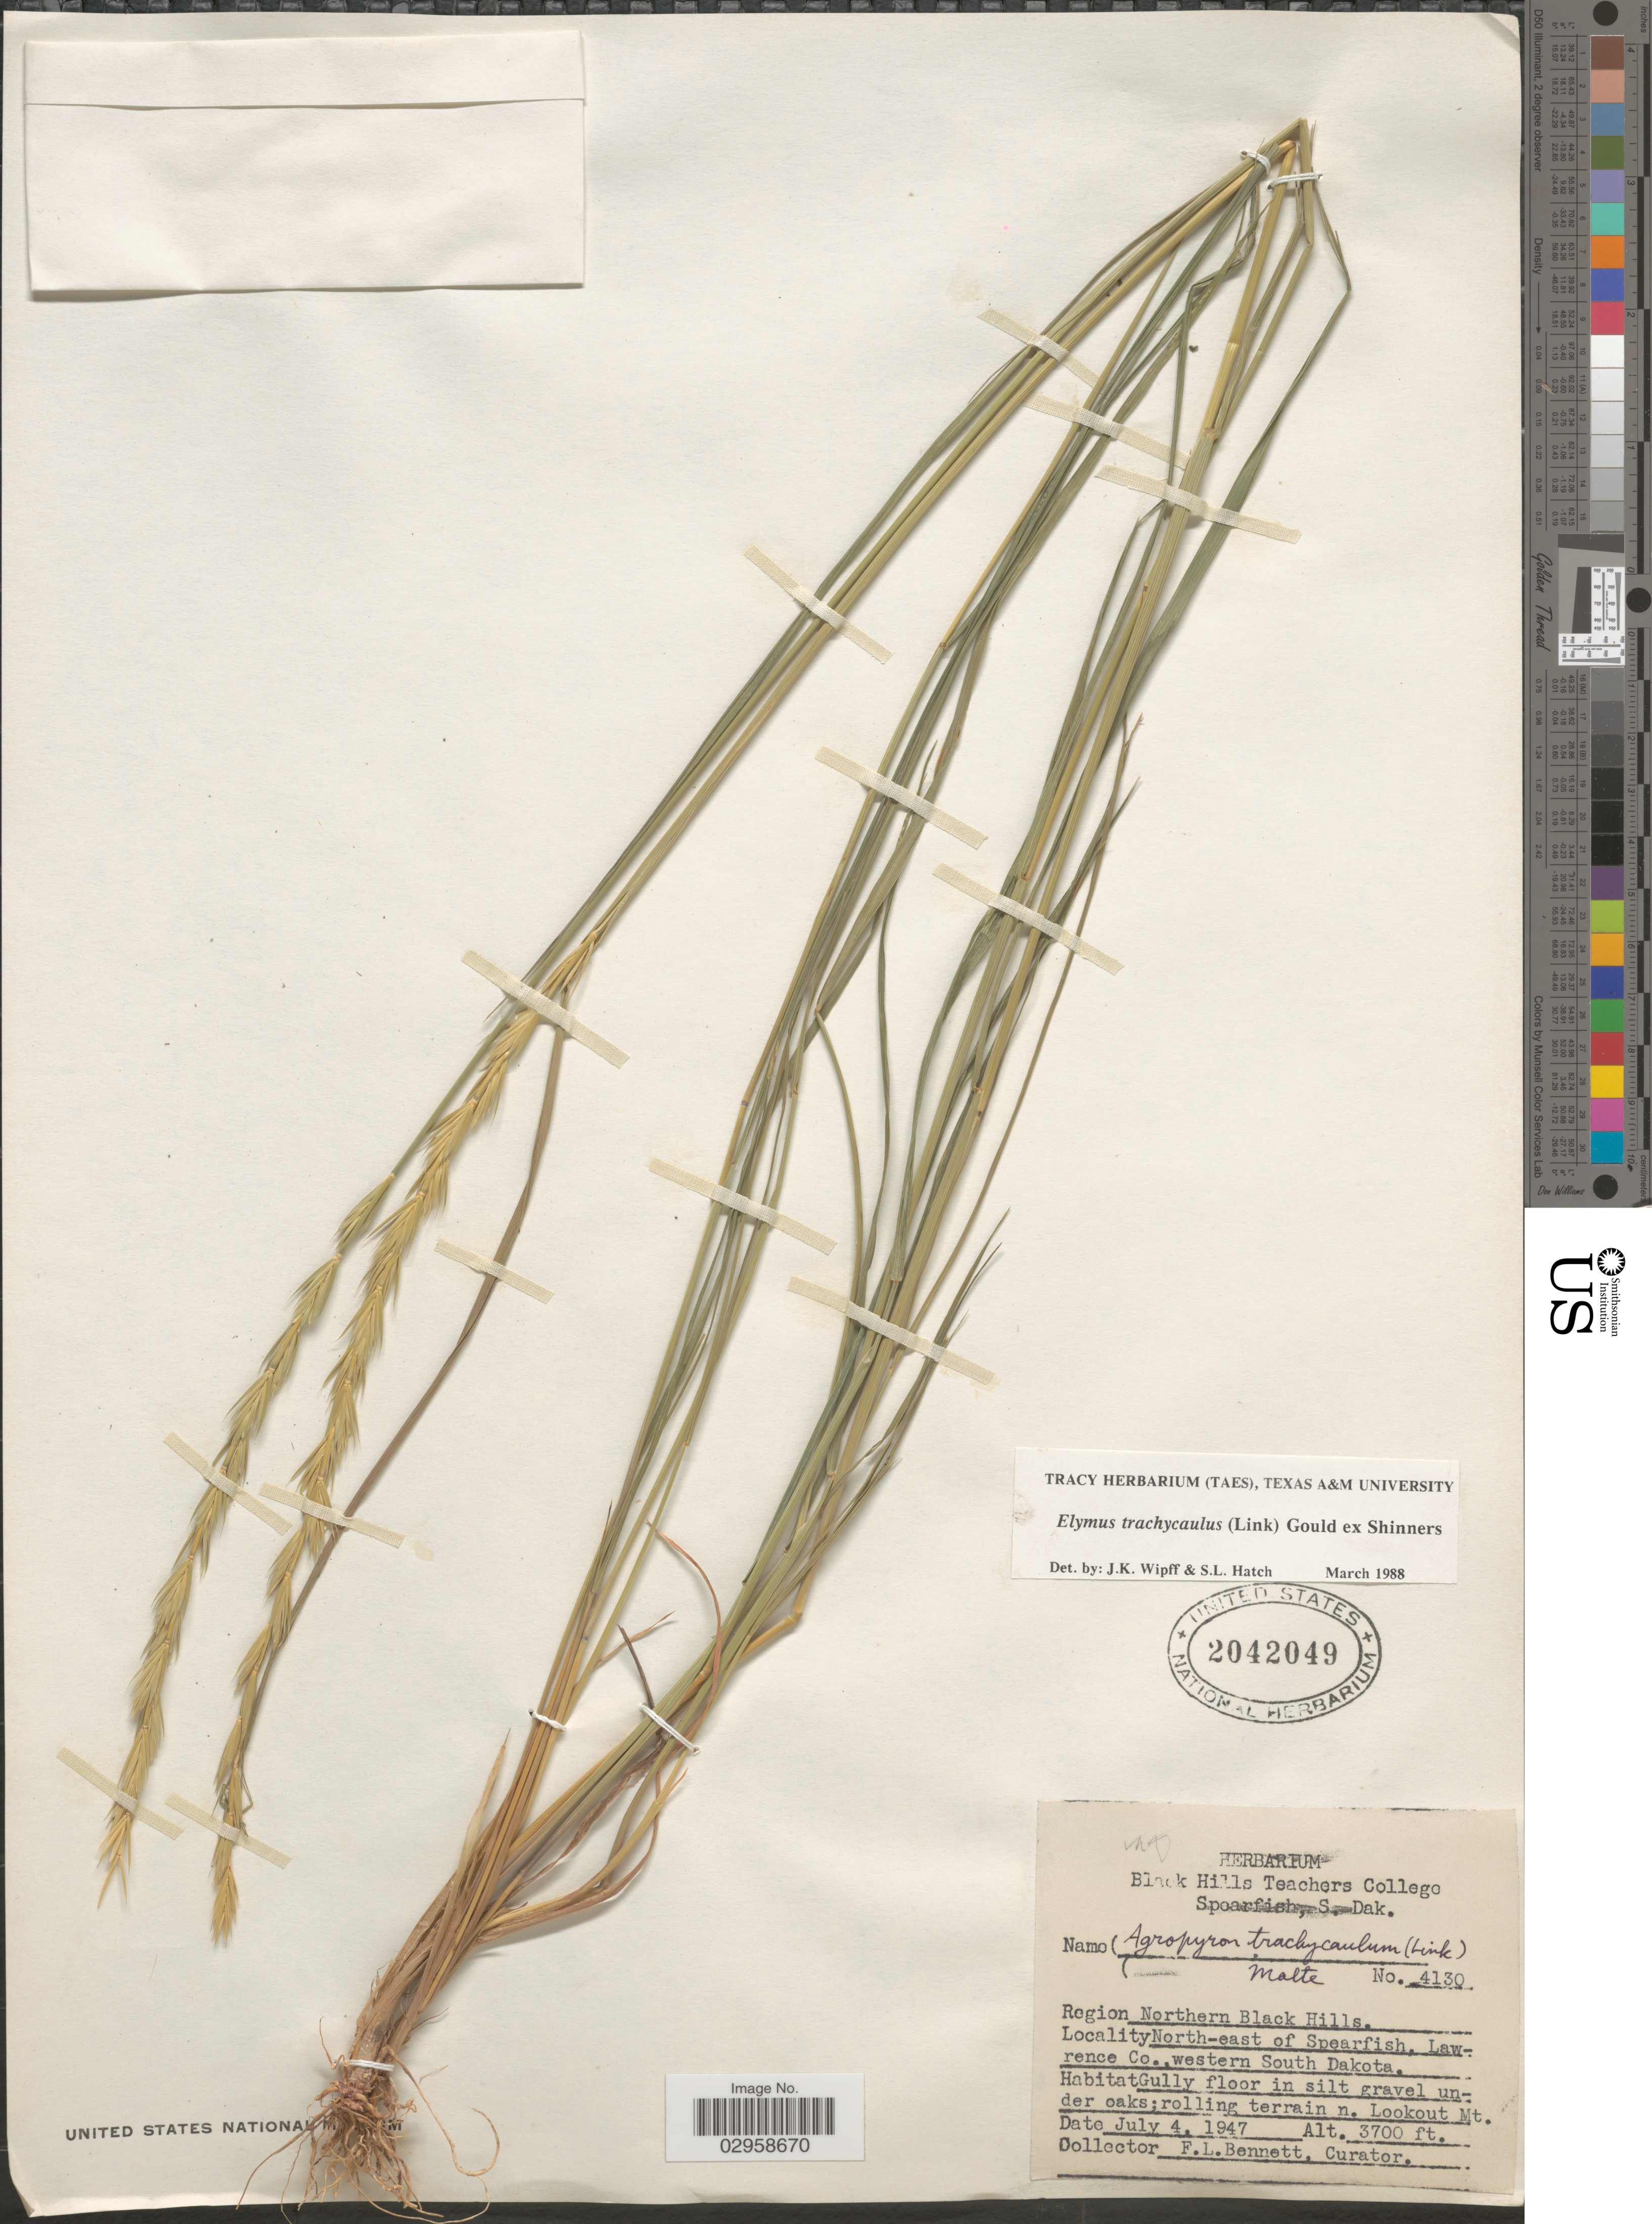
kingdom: Plantae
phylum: Tracheophyta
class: Liliopsida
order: Poales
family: Poaceae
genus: Elymus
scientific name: Elymus trachycaulus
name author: (Link) Gould ex Shinners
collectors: F. Bennett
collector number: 4130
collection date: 1947-07-04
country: United States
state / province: South Dakota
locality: Region Northern Black Hills. North-east of Spearfish, Lawrence Co., western South Dakota. Rolling terrain n. Lookout Mt.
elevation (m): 1128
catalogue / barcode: US 2042049